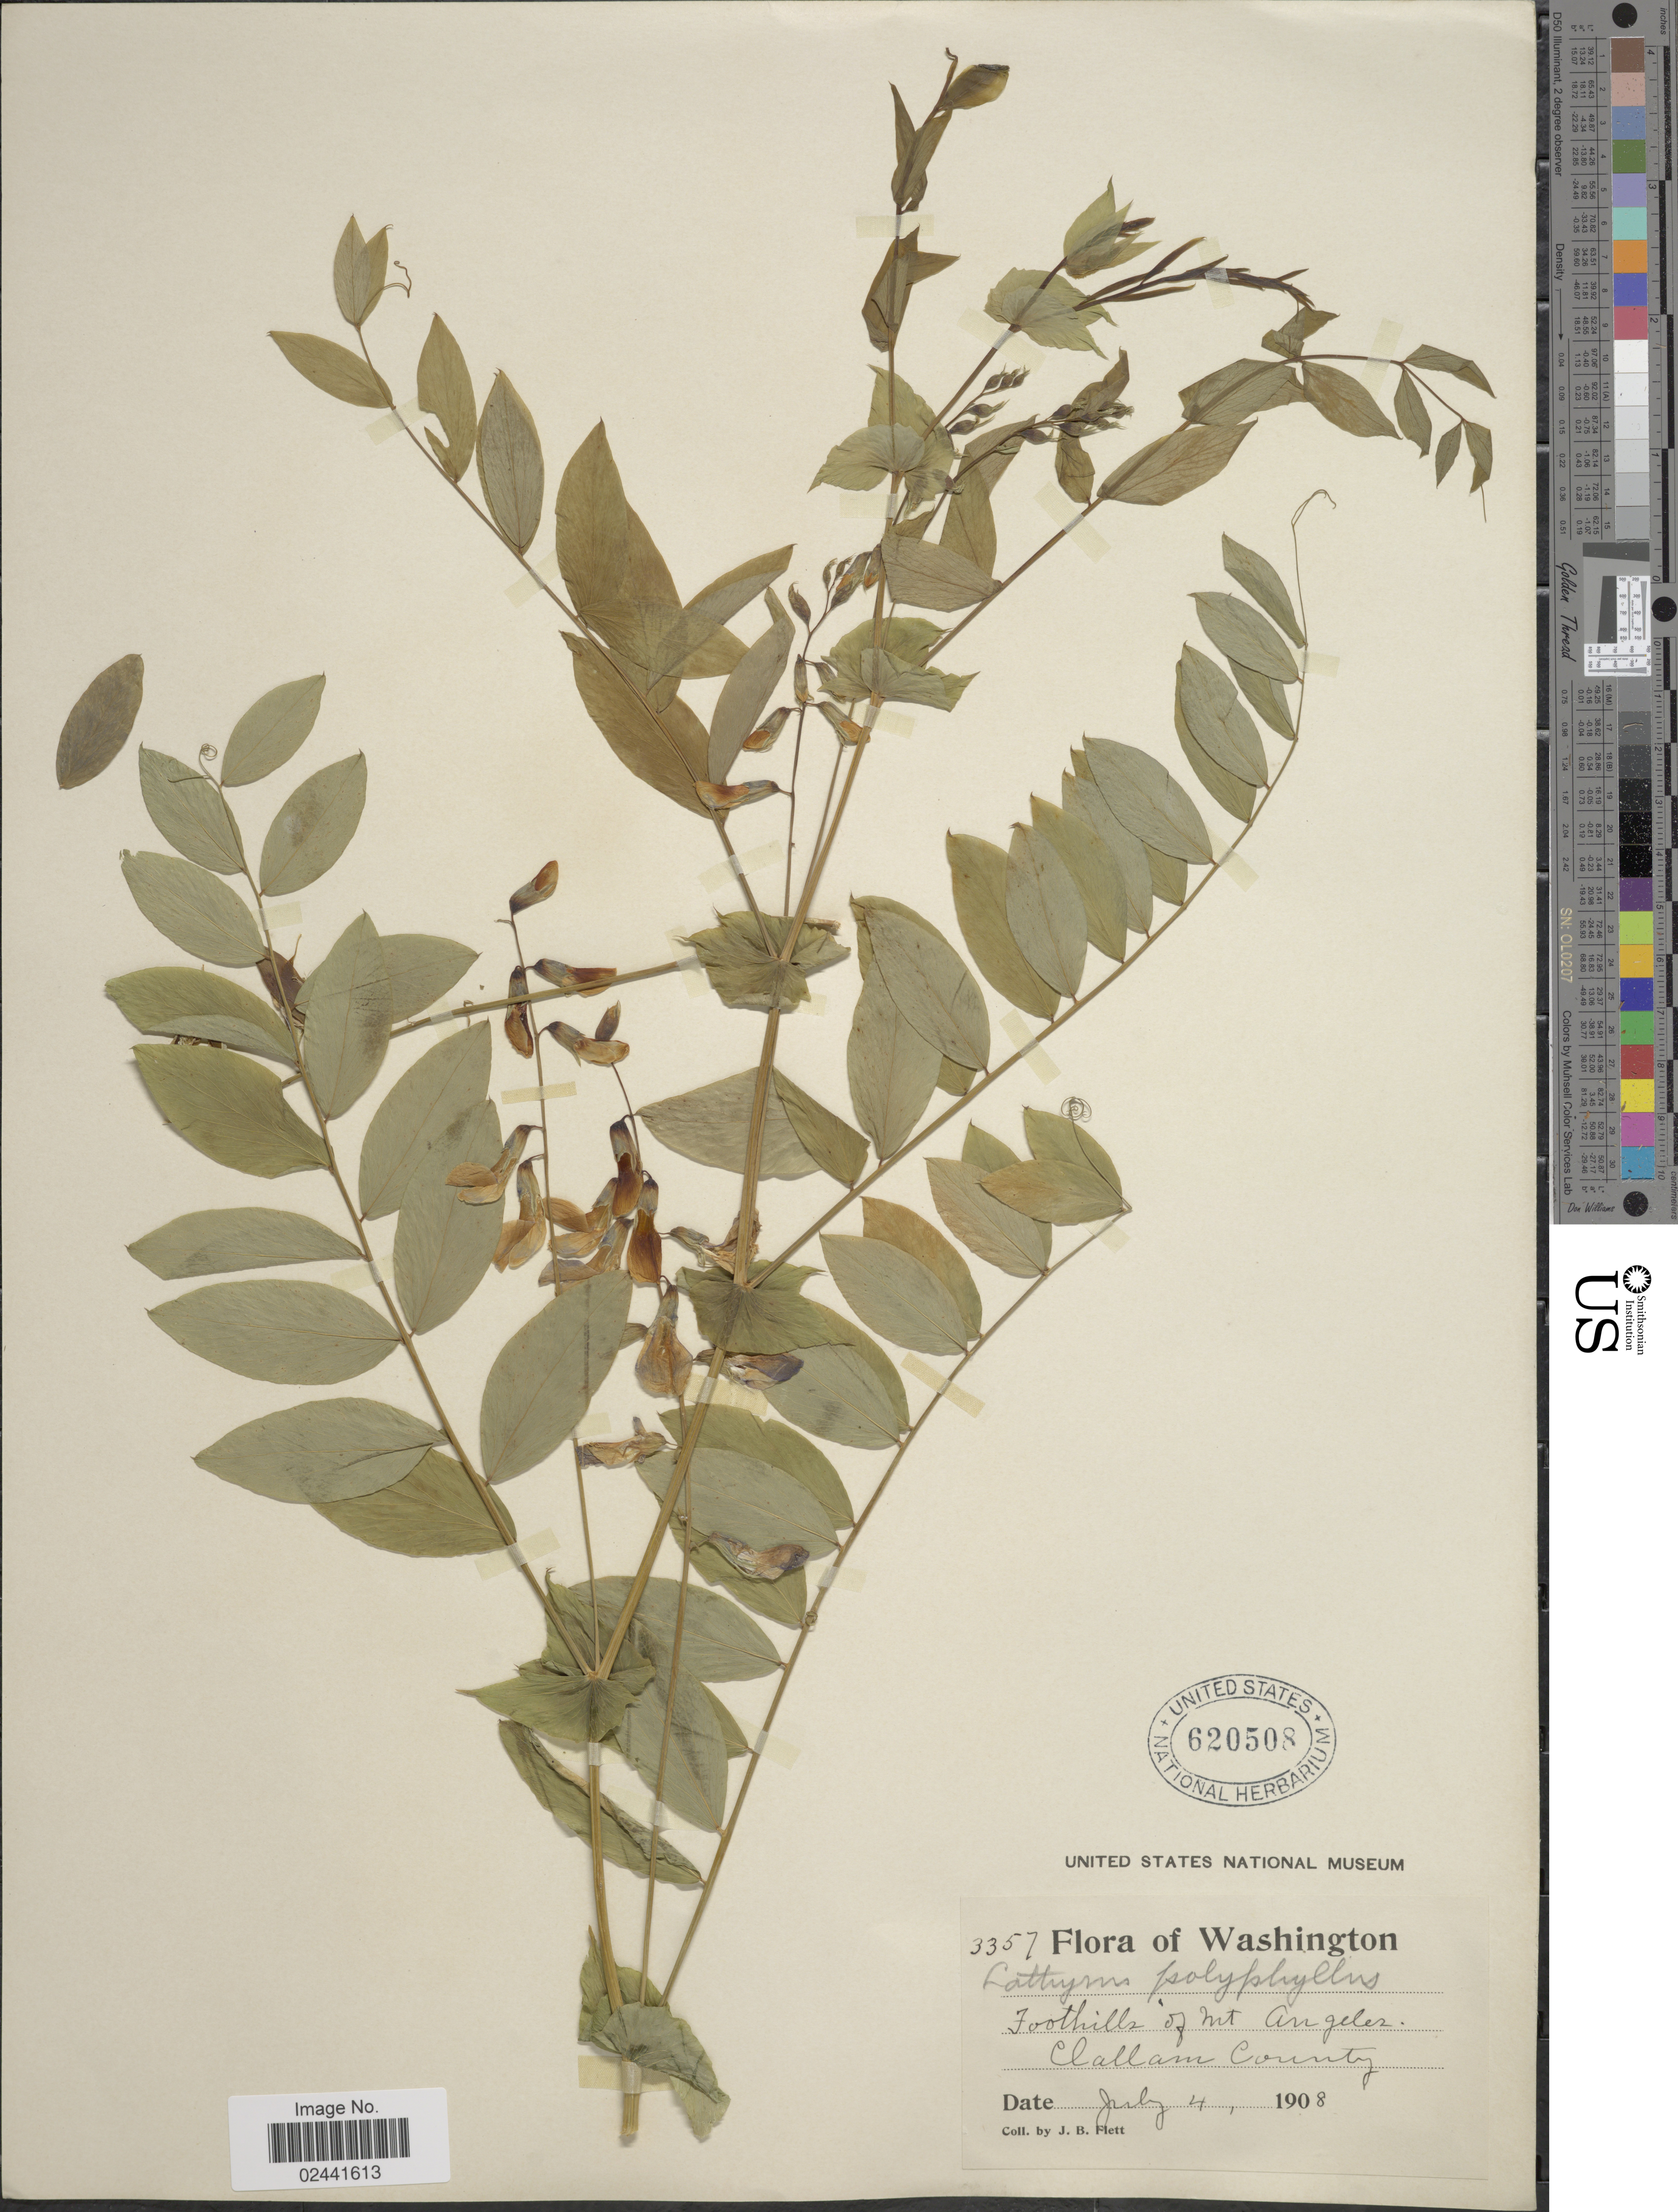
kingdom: Plantae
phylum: Tracheophyta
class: Magnoliopsida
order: Fabales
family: Fabaceae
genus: Lathyrus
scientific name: Lathyrus polyphyllus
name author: Nutt.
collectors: J. Flett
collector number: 3357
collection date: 1908-07-04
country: United States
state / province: Washington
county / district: Clallam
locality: Foothills of Mt Angeles Clallam County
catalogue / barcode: US 620508